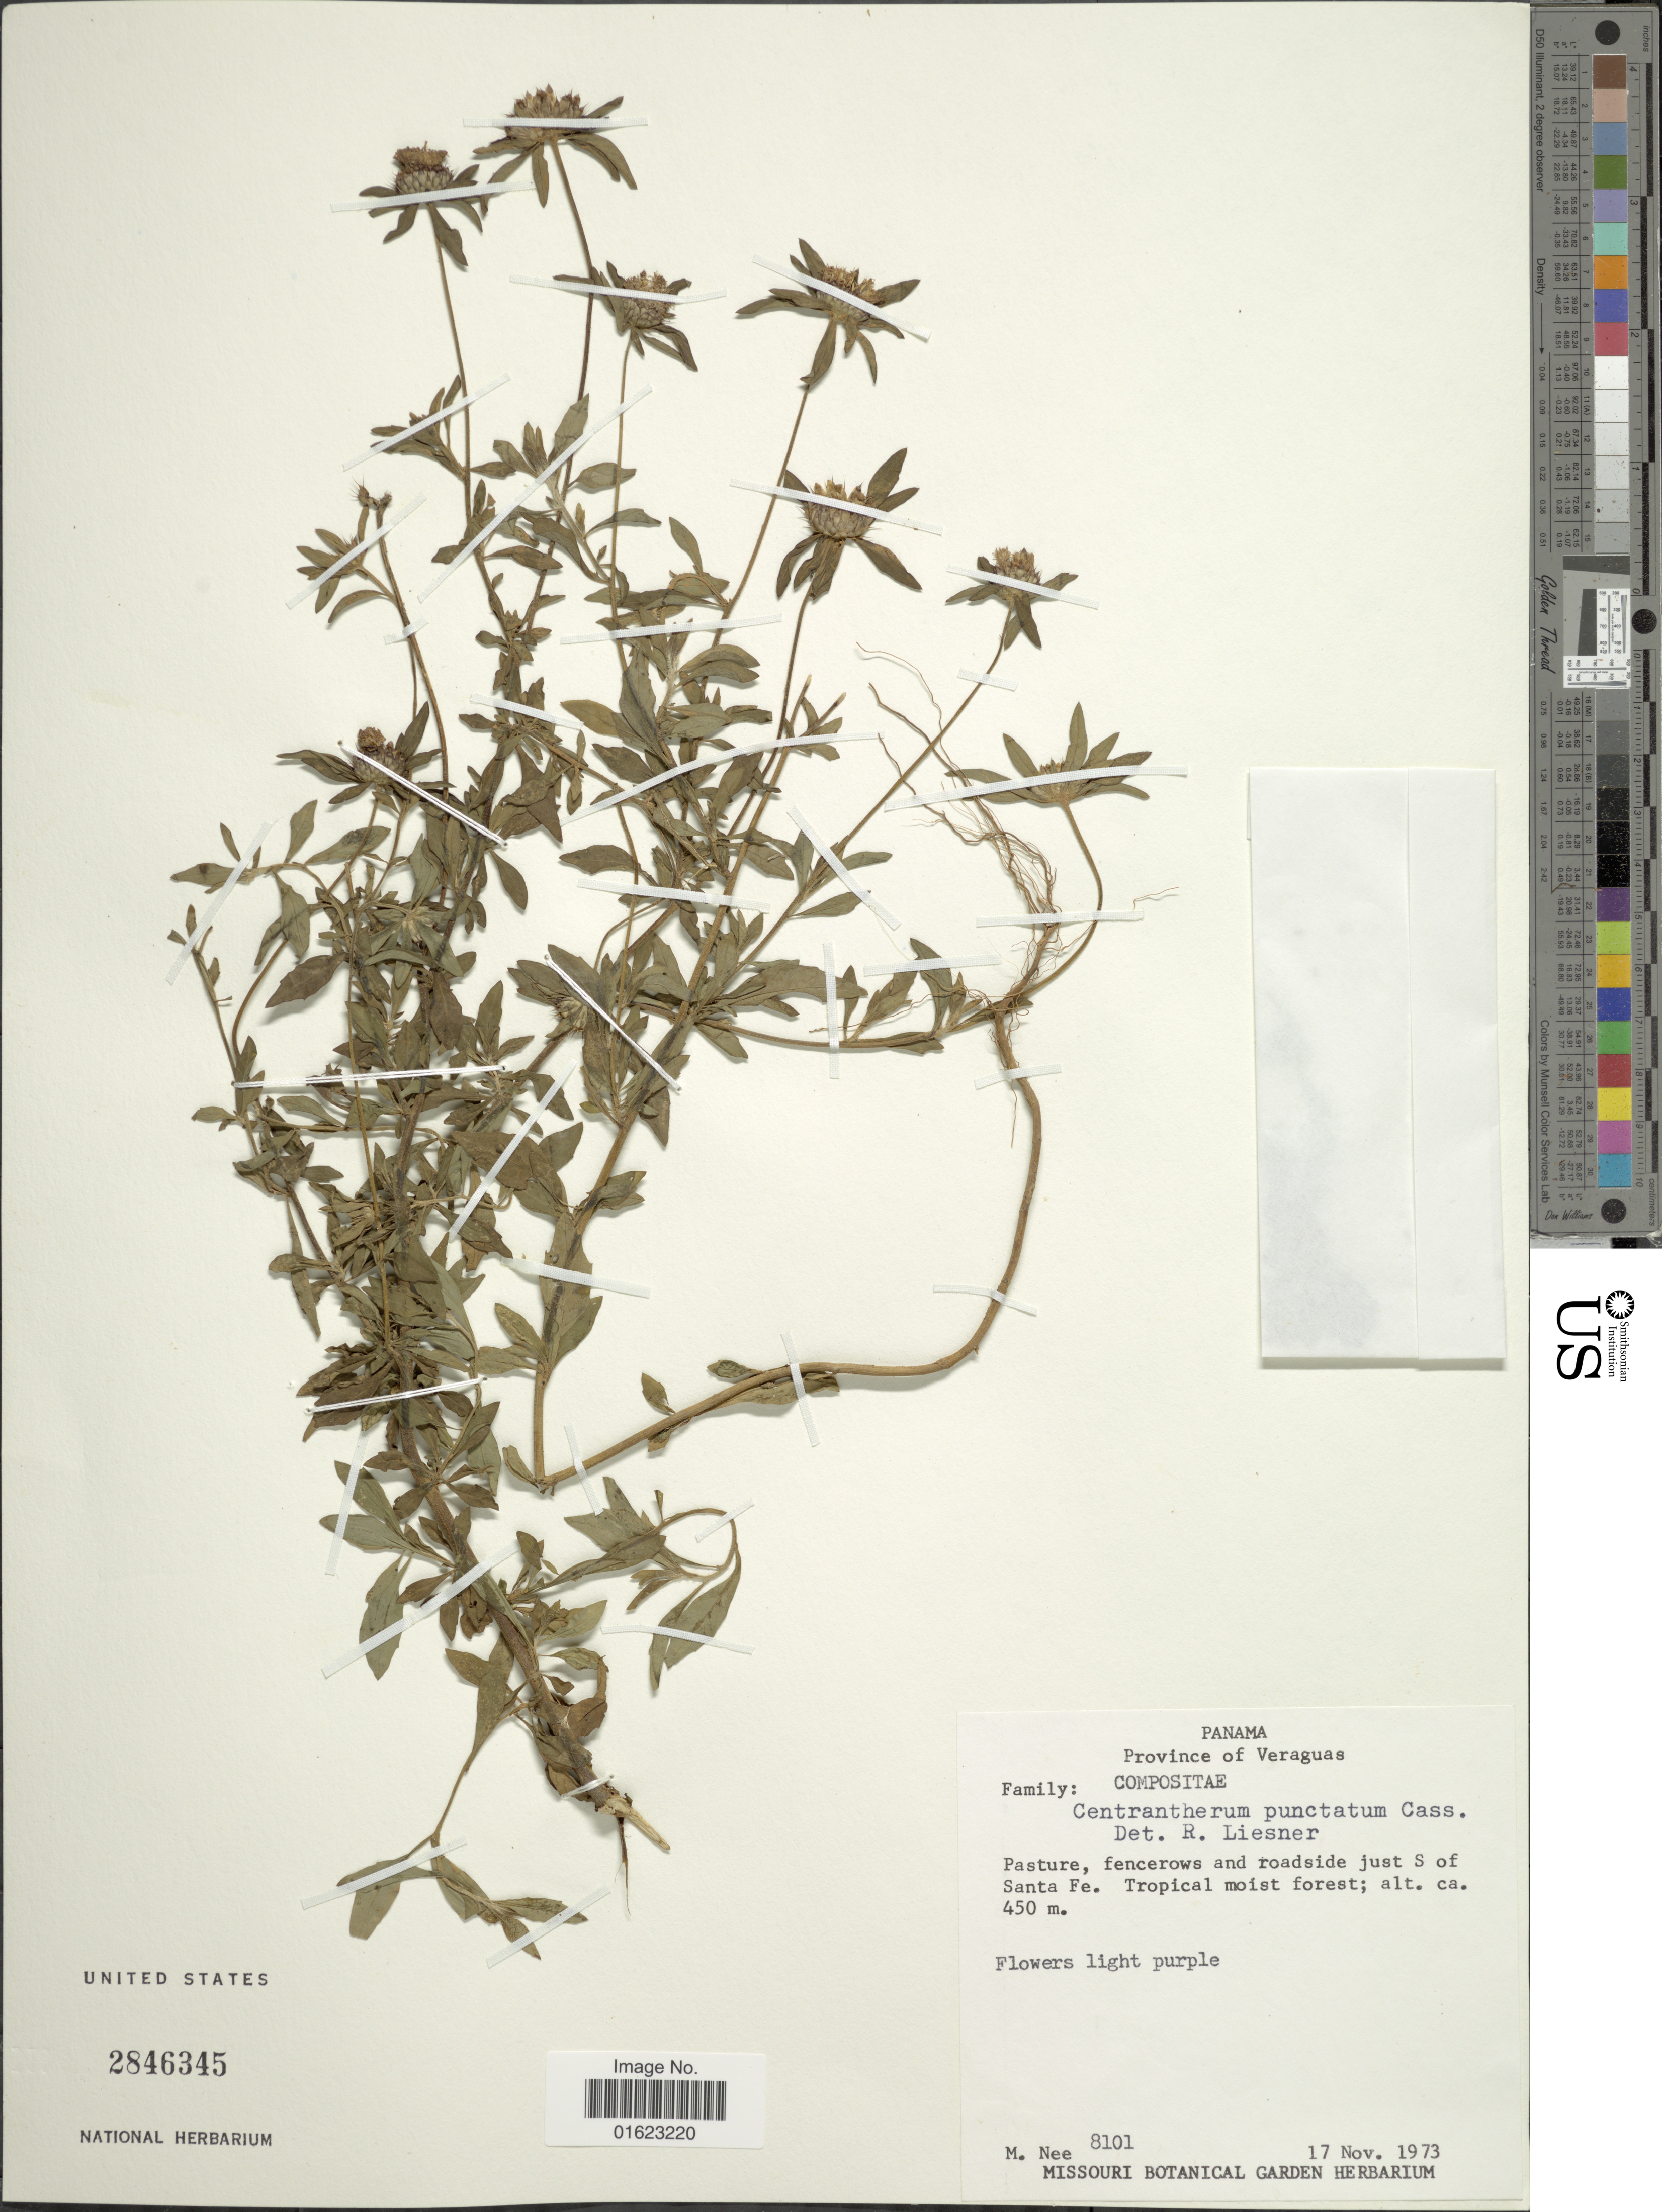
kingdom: Plantae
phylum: Tracheophyta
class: Magnoliopsida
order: Asterales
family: Asteraceae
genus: Centratherum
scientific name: Centratherum punctatum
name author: Cass.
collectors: M. Nee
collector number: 8101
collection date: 1973-11-17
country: Panama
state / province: Veraguas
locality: Panama, Province of Veraguas. Pasture, fencerow and roadside just S of Santa Fe.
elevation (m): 450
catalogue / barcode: US 2846345